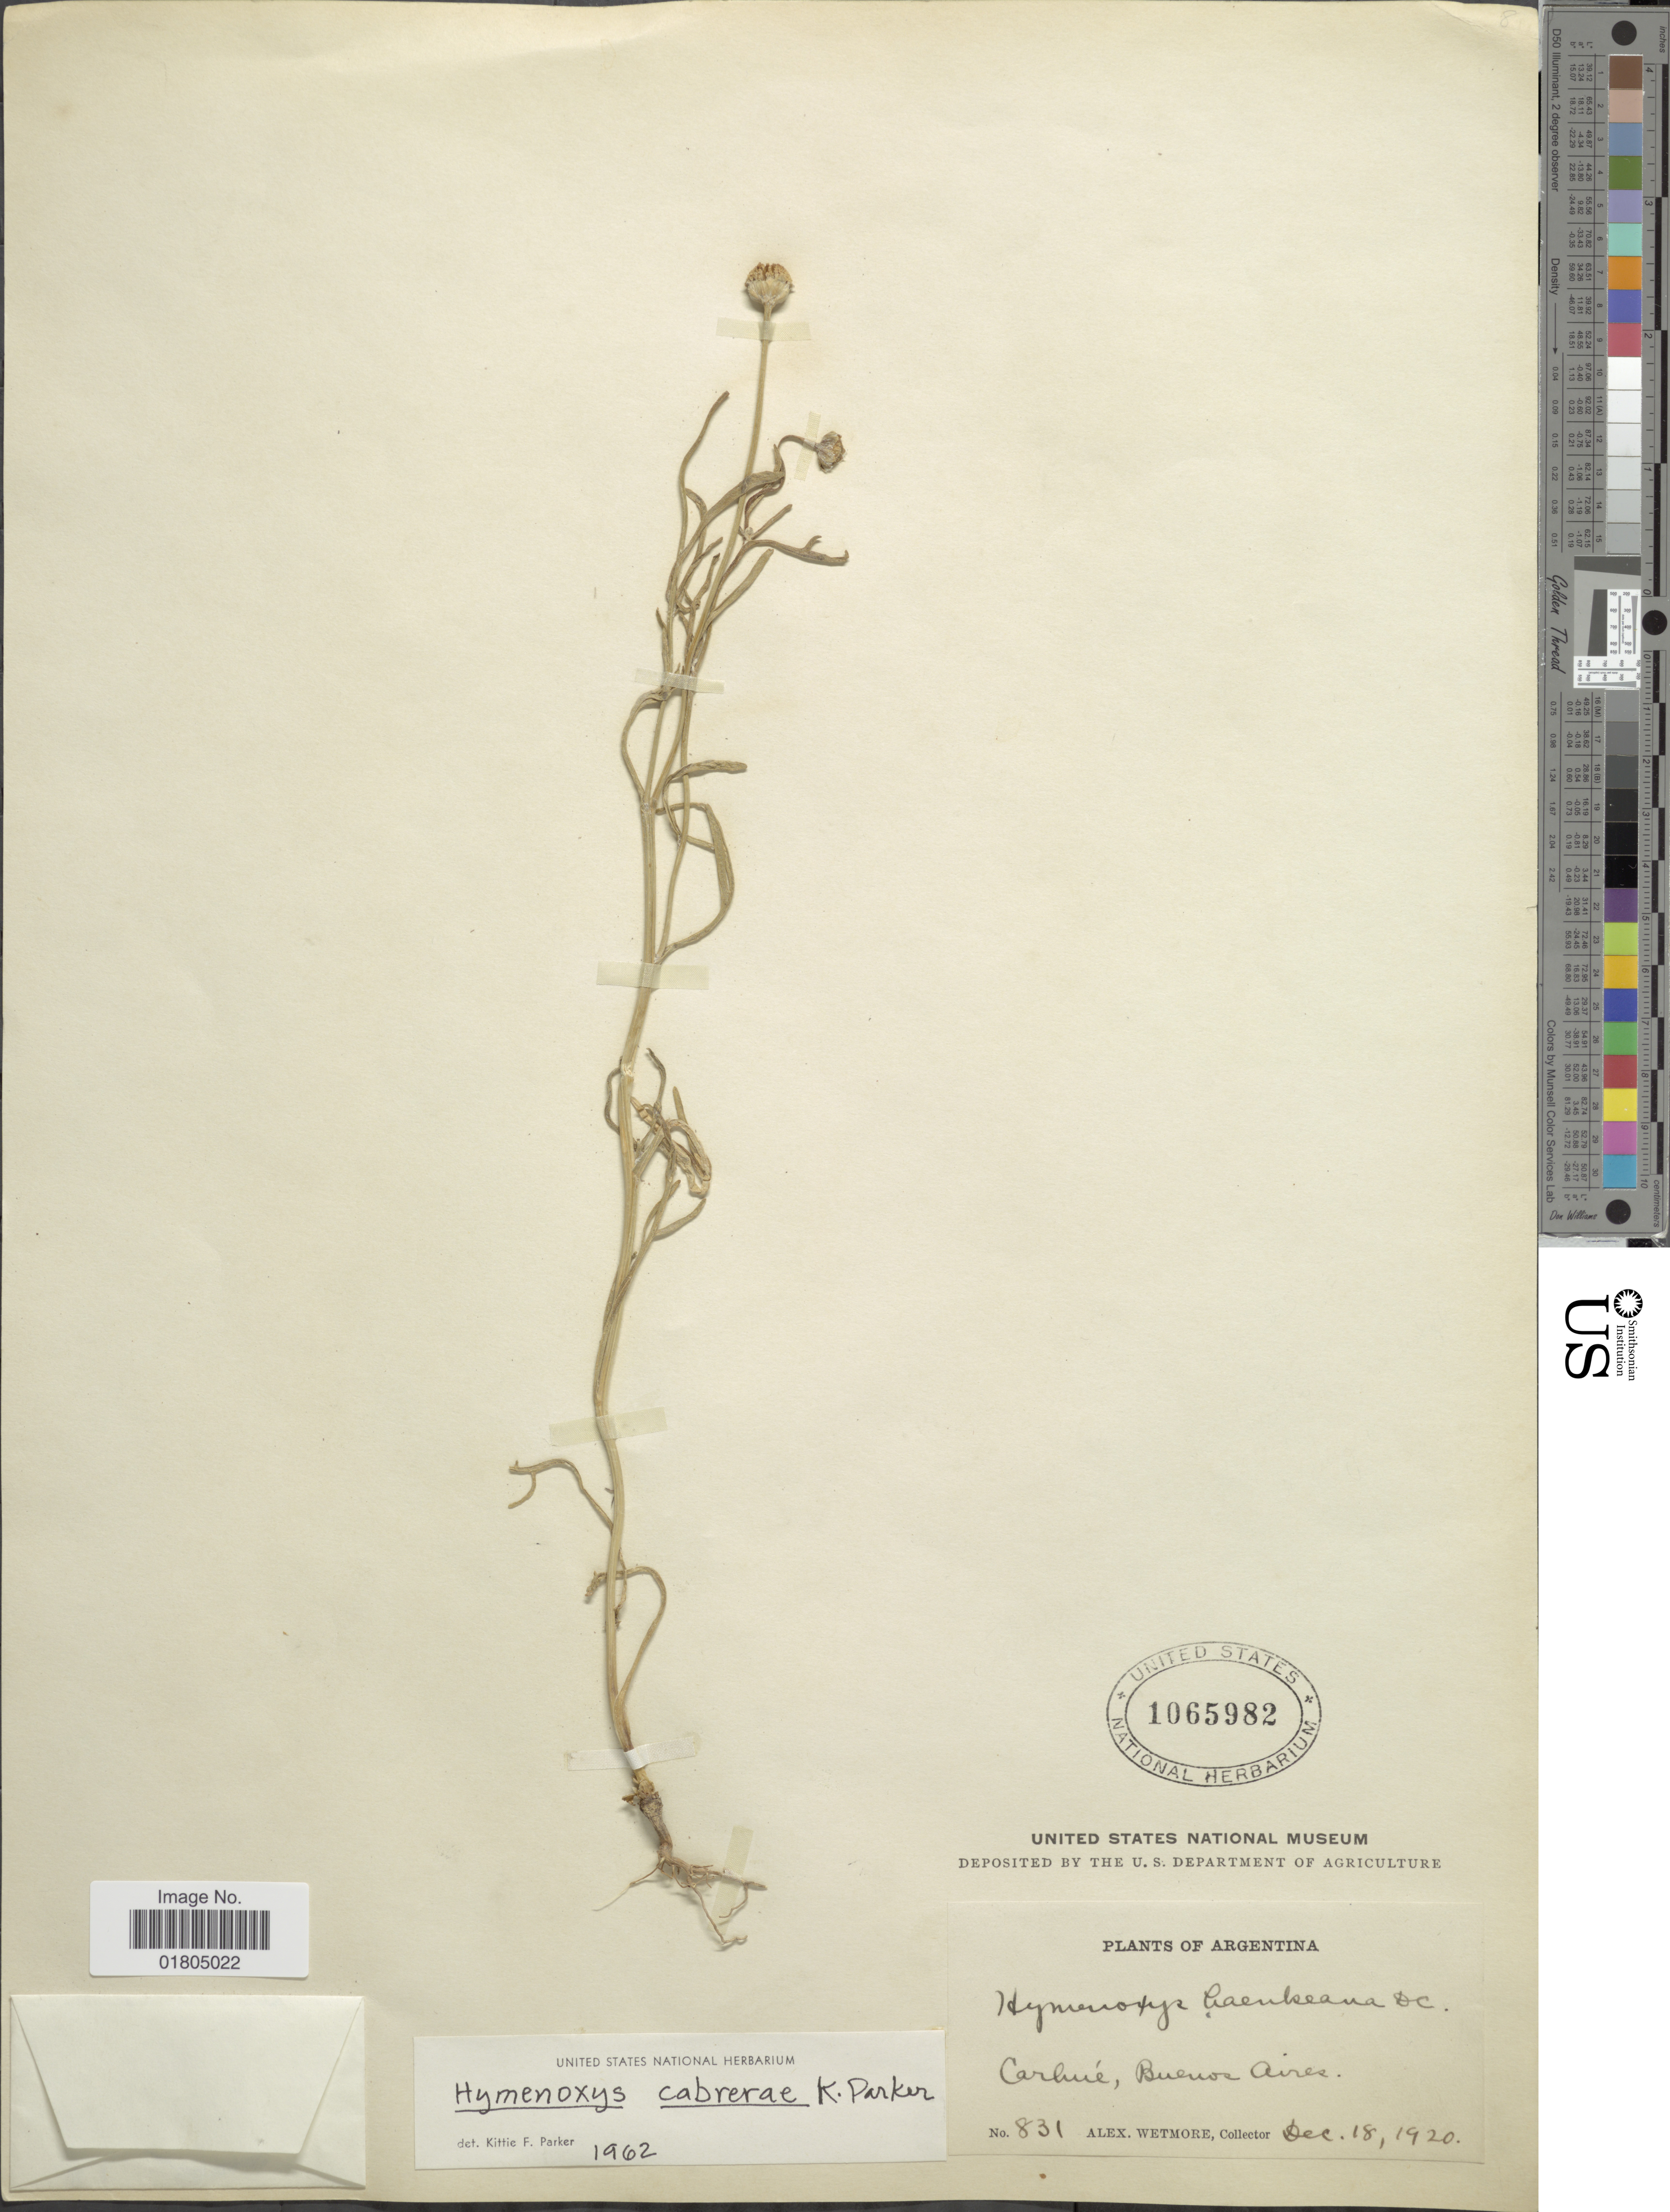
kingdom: Plantae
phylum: Tracheophyta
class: Magnoliopsida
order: Asterales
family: Asteraceae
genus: Hymenoxys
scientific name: Hymenoxys cabrerae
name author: K.F. Parker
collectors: A. Wetmore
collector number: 831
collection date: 1920-12-18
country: Argentina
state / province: Buenos Aires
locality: Carlnie, Buenos Aires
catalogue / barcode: US 1065982